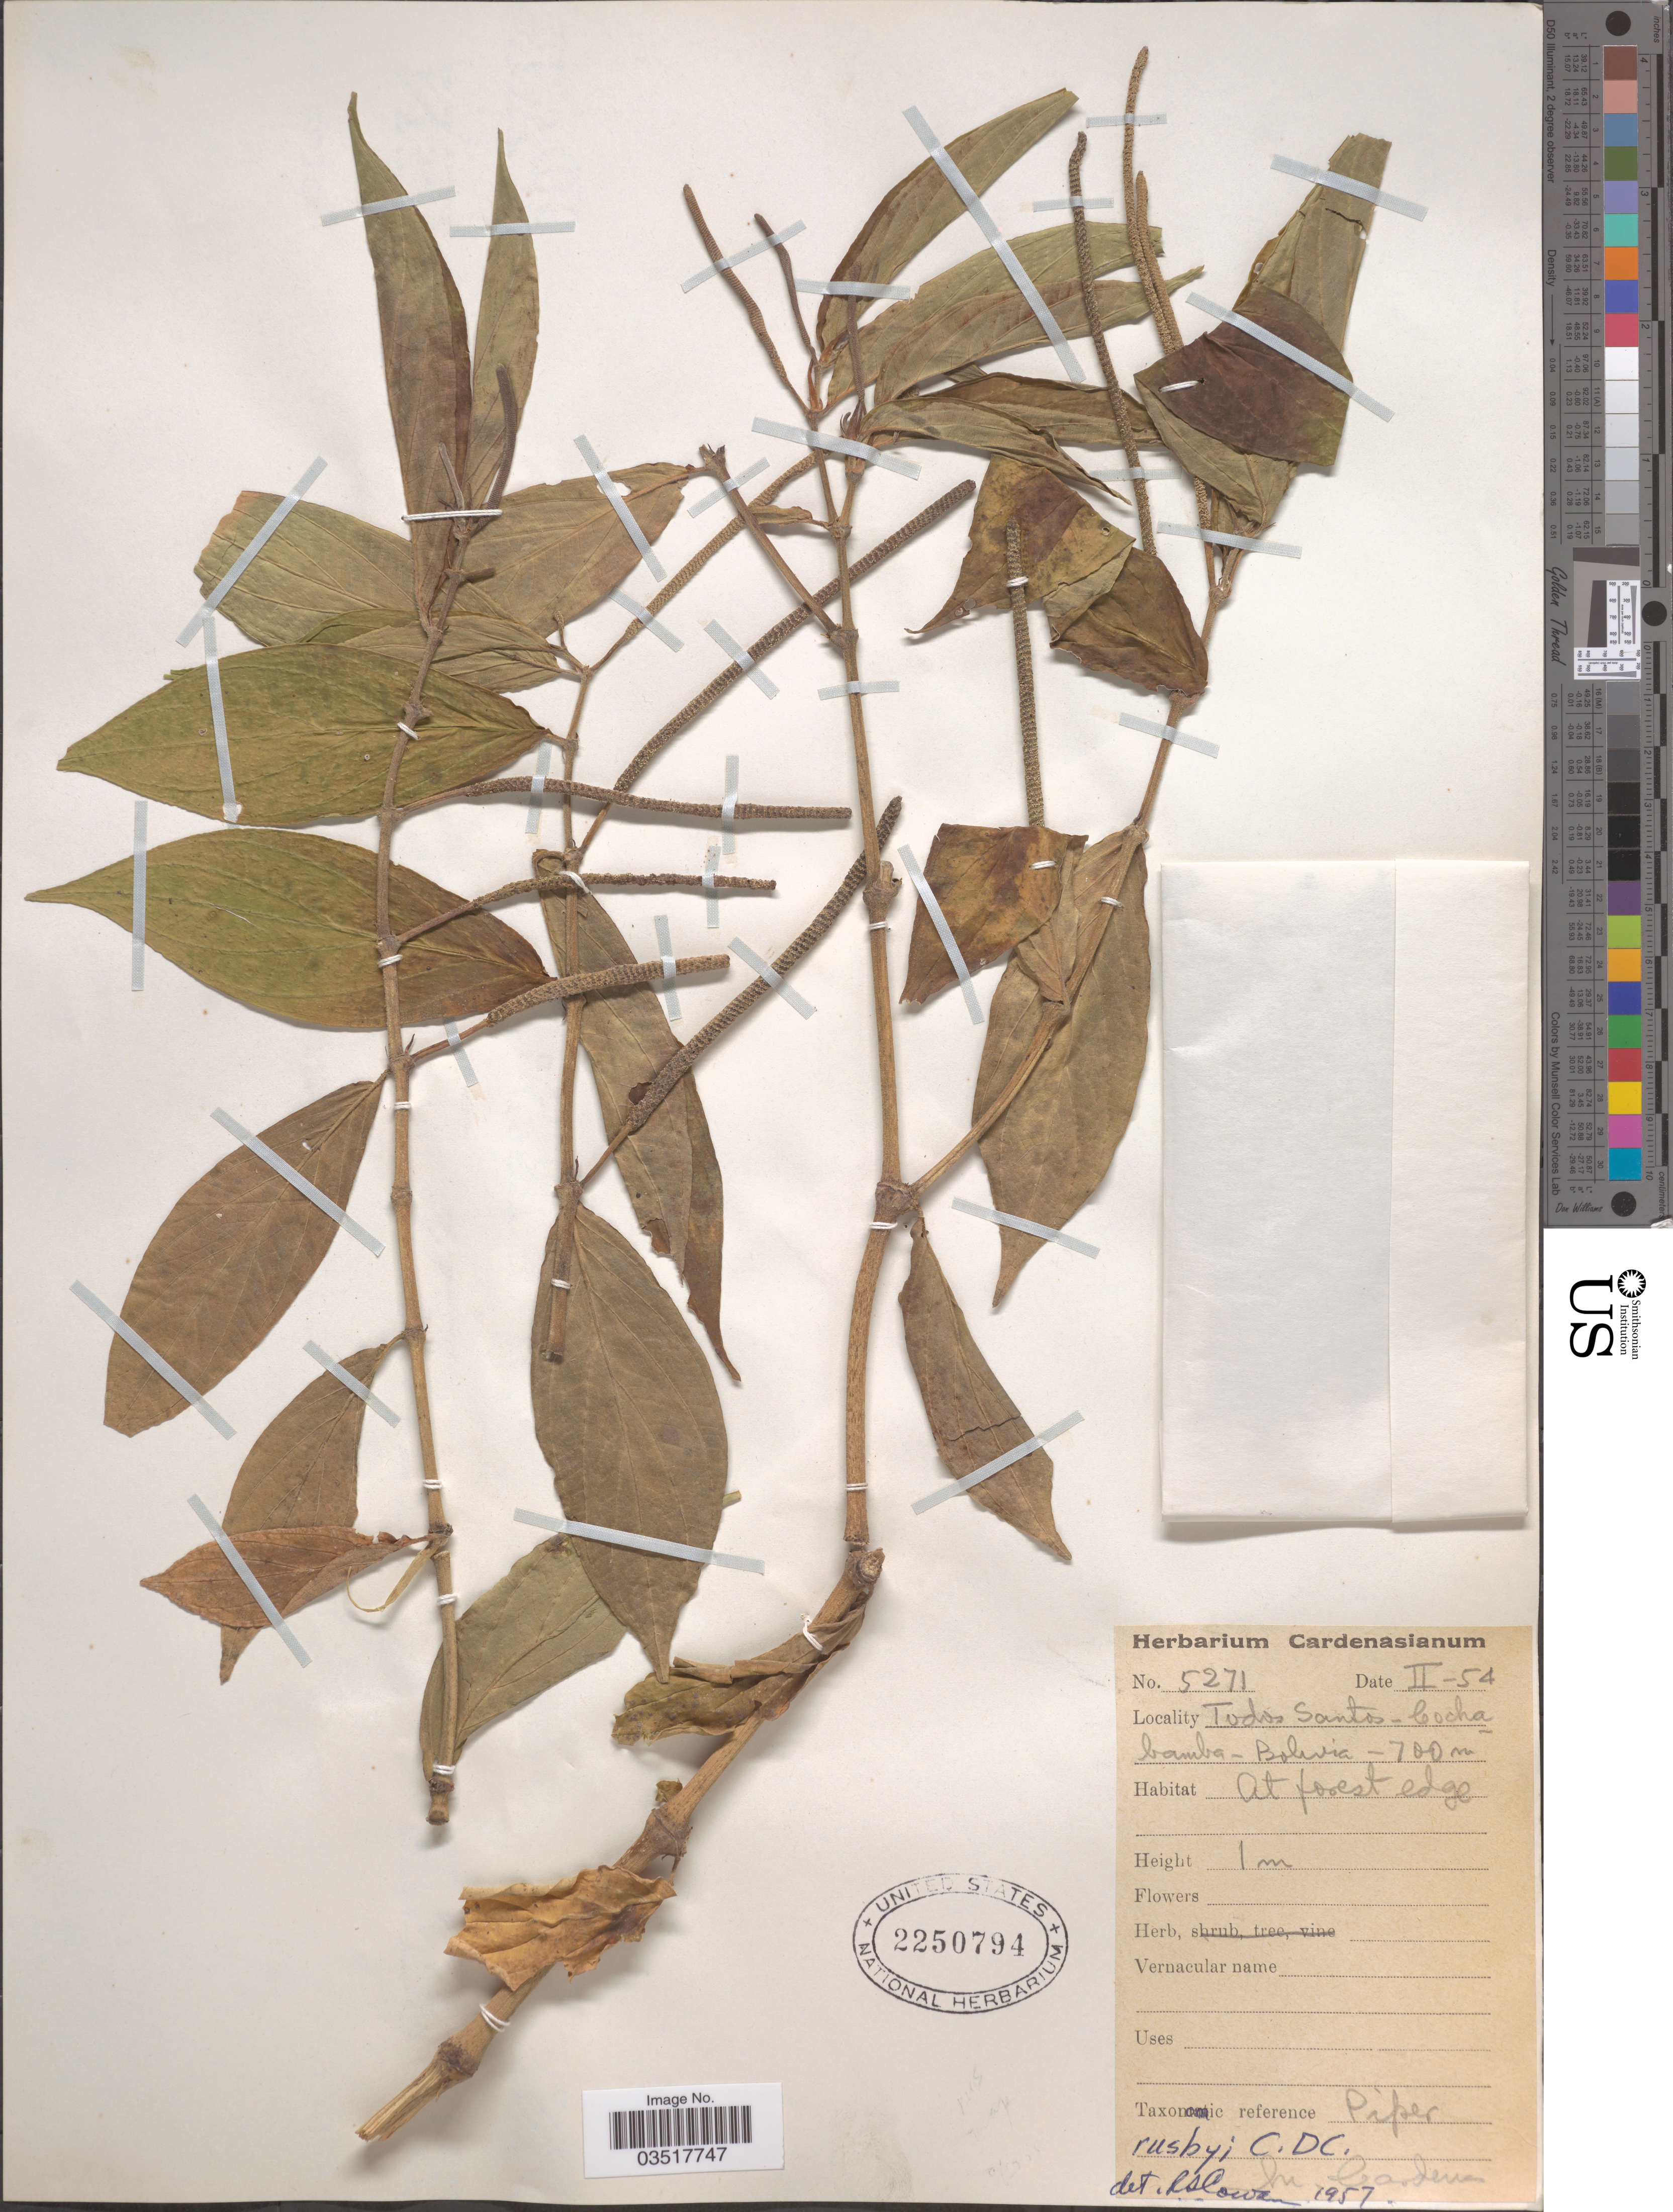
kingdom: Plantae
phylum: Tracheophyta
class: Magnoliopsida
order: Piperales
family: Piperaceae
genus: Piper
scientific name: Piper rusbyi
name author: C. DC.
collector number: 5271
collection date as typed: Transcribed d/m/y: /2/54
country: Bolivia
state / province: Cochabamba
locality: Todos Santos.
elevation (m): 700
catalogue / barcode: US 2250794